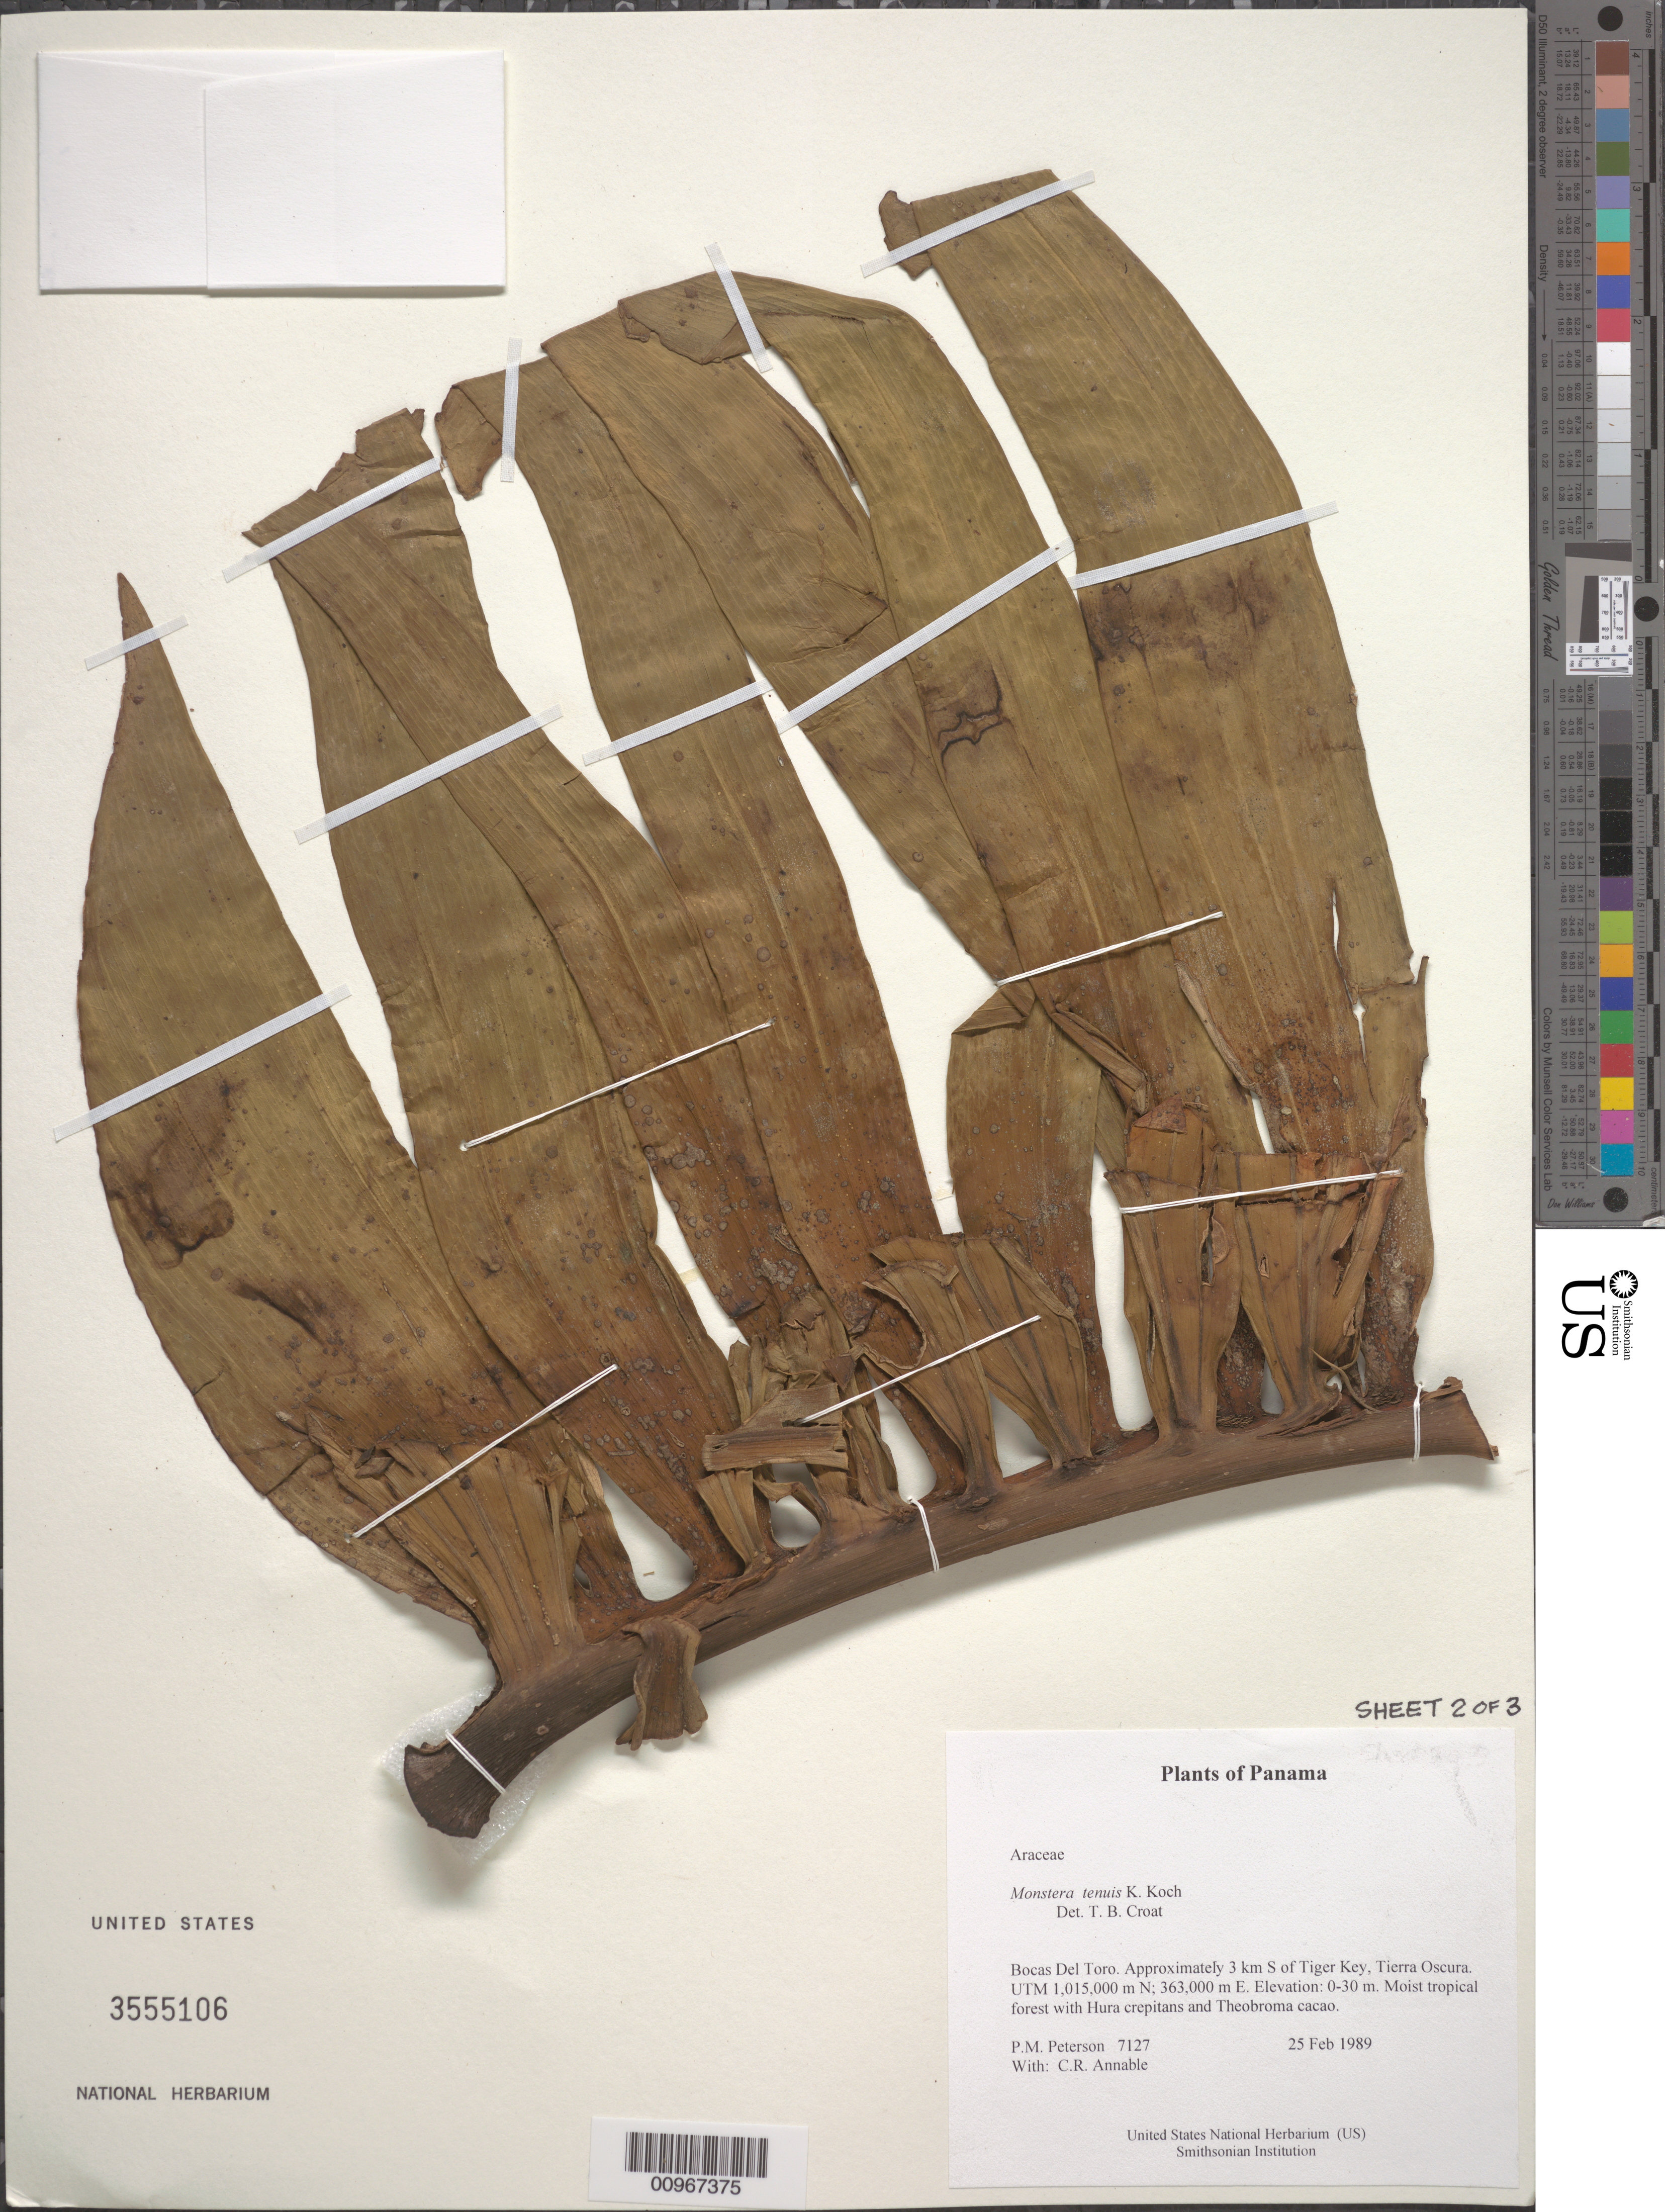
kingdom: Plantae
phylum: Tracheophyta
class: Liliopsida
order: Alismatales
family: Araceae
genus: Monstera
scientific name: Monstera tenuis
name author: K. Koch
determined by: Croat, Thomas B., Missouri Botanical Garden (MO)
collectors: P. M. Peterson & C. R. Annable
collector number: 07127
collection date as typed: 25 Feb 1989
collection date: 1989-02-25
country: Panama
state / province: Bocas del Toro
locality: Approximately 3 km S of Tiger Key, Tierra Oscura. UTM 1,015,000 m N; 363,000 m E.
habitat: Moist tropical forest with Hura crepitans and Theobroma cacao.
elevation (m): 0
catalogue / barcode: US 3555106